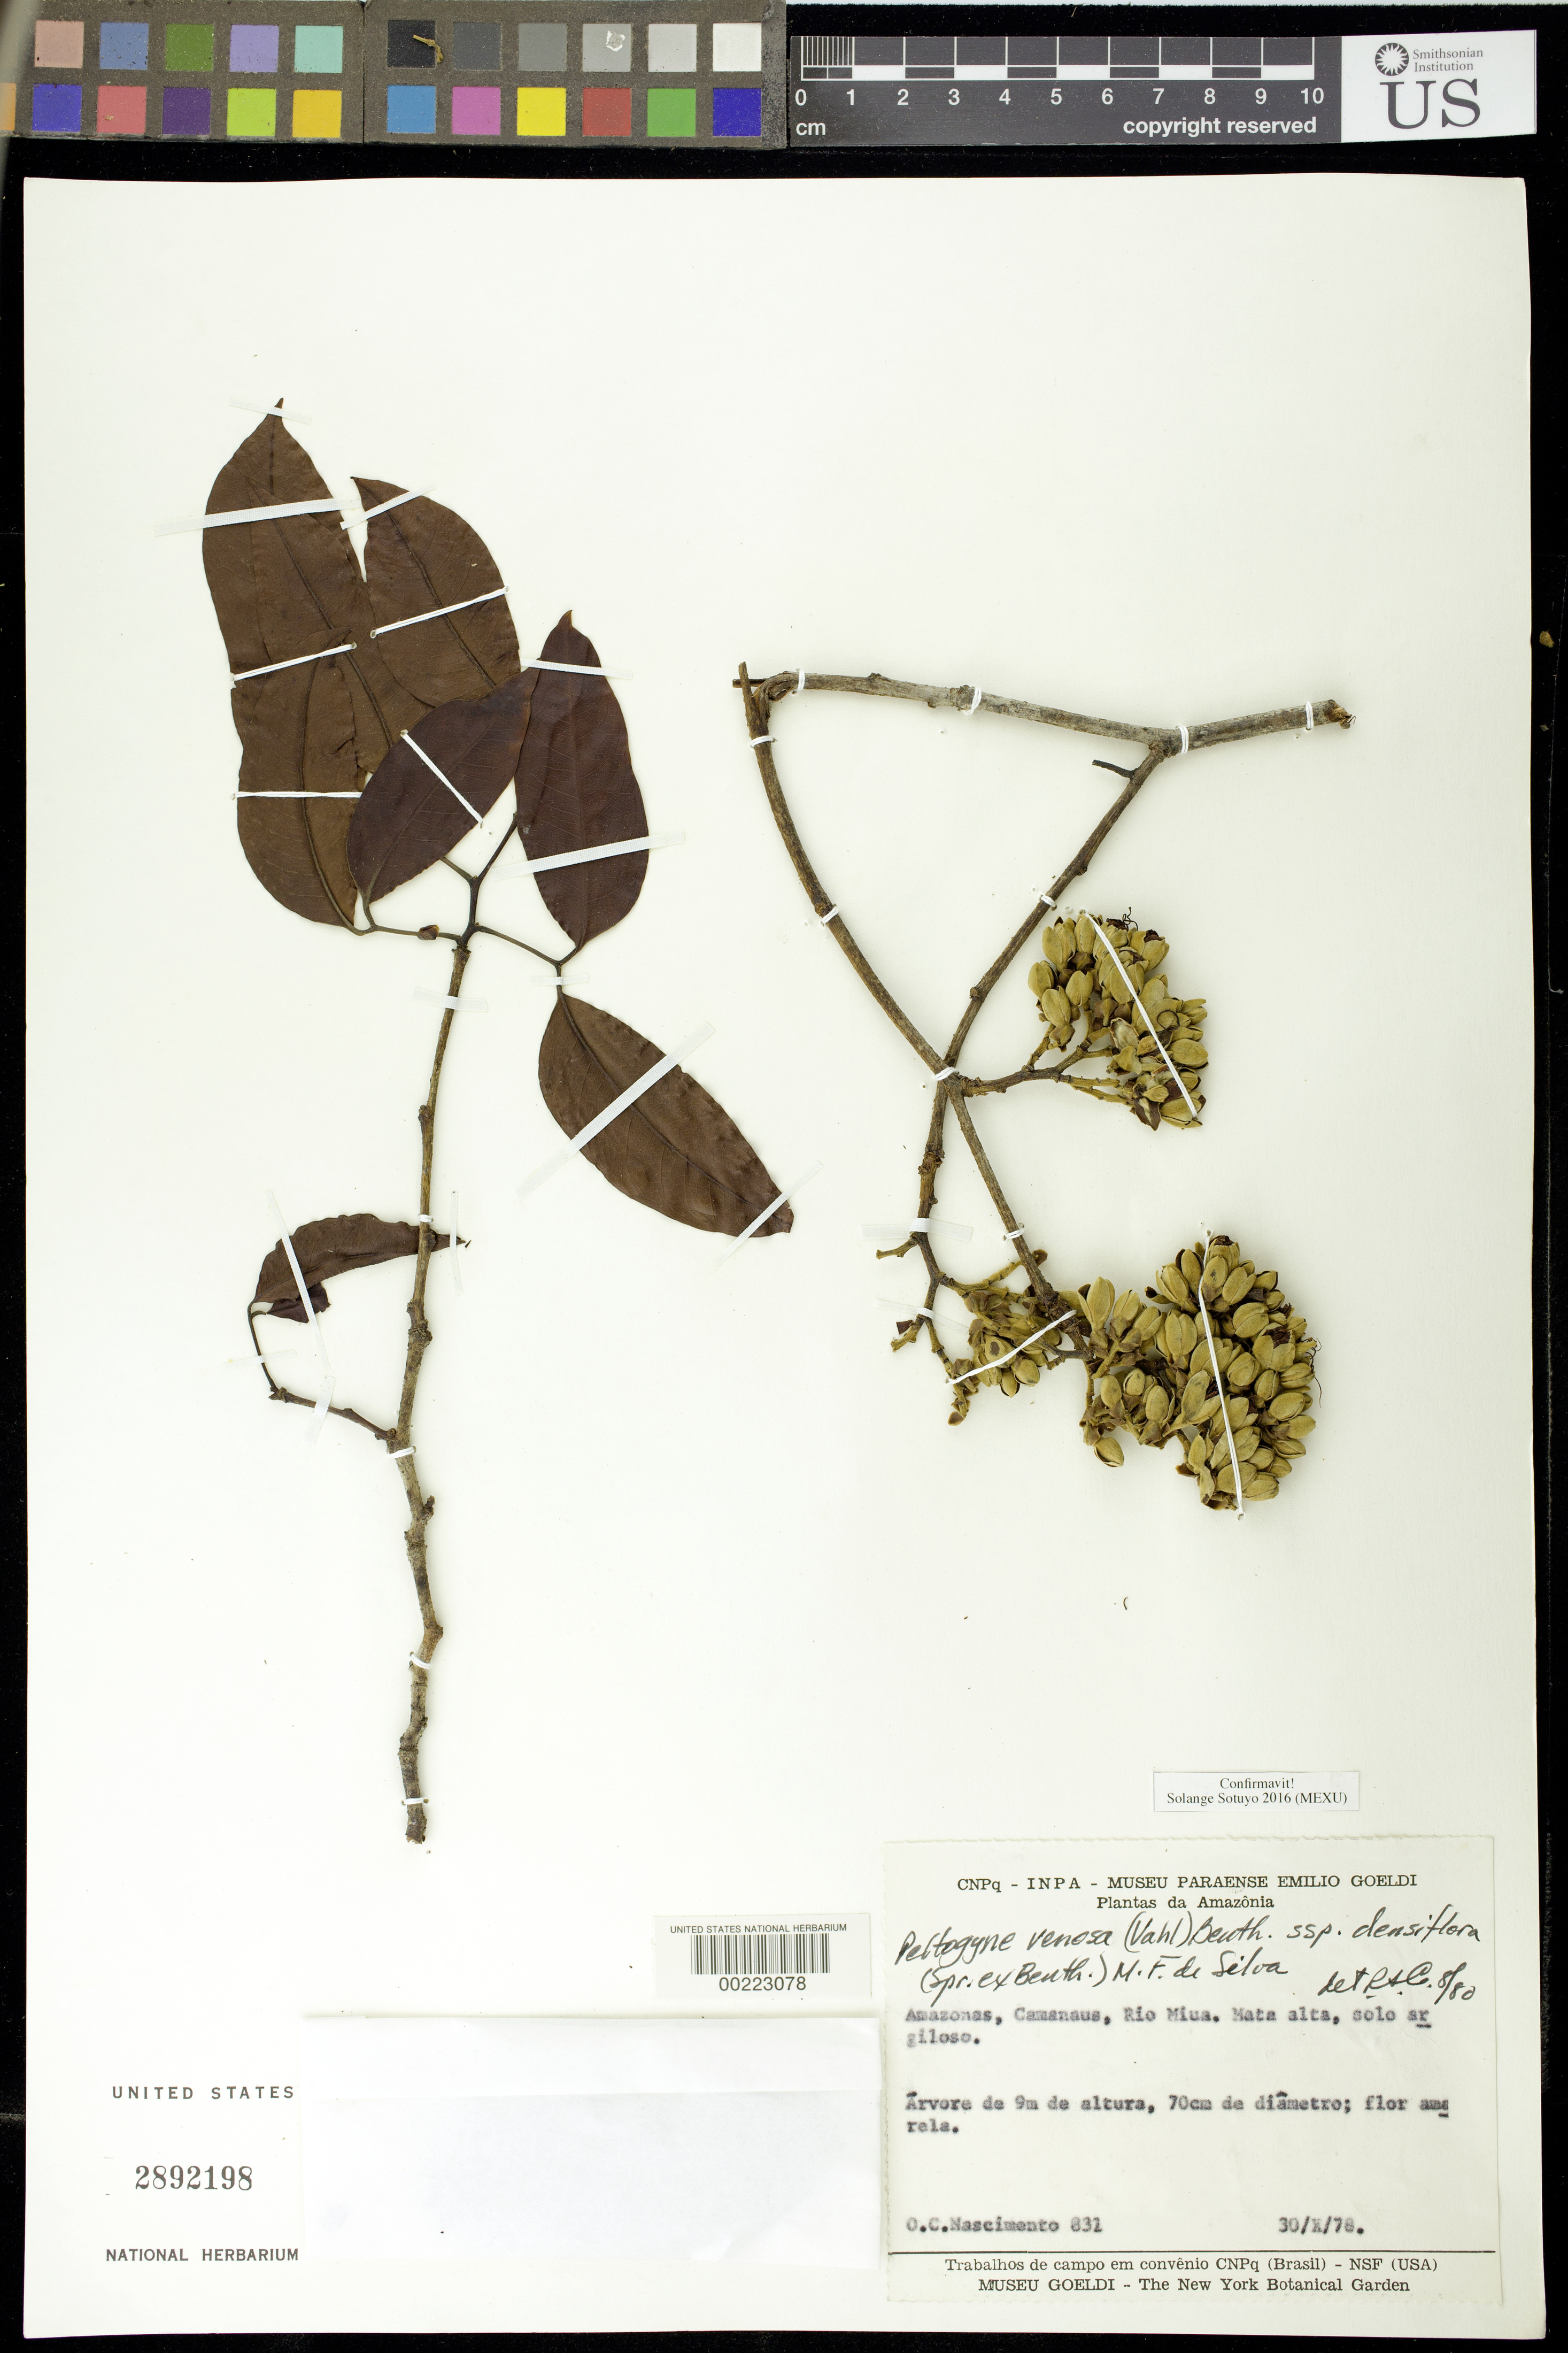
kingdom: Plantae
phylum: Tracheophyta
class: Magnoliopsida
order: Fabales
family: Fabaceae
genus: Peltogyne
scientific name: Peltogyne venosa subsp. densiflora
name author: (Spruce ex Benth.) M.F. Silva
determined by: Sotuyo, Solange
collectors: O. Nascimento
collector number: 831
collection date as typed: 30 Oct 1978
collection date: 1978-10-30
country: Brazil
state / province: Amazonas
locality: Camanaus, rio miua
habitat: Tall forest; clayey ground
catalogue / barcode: US 2892198